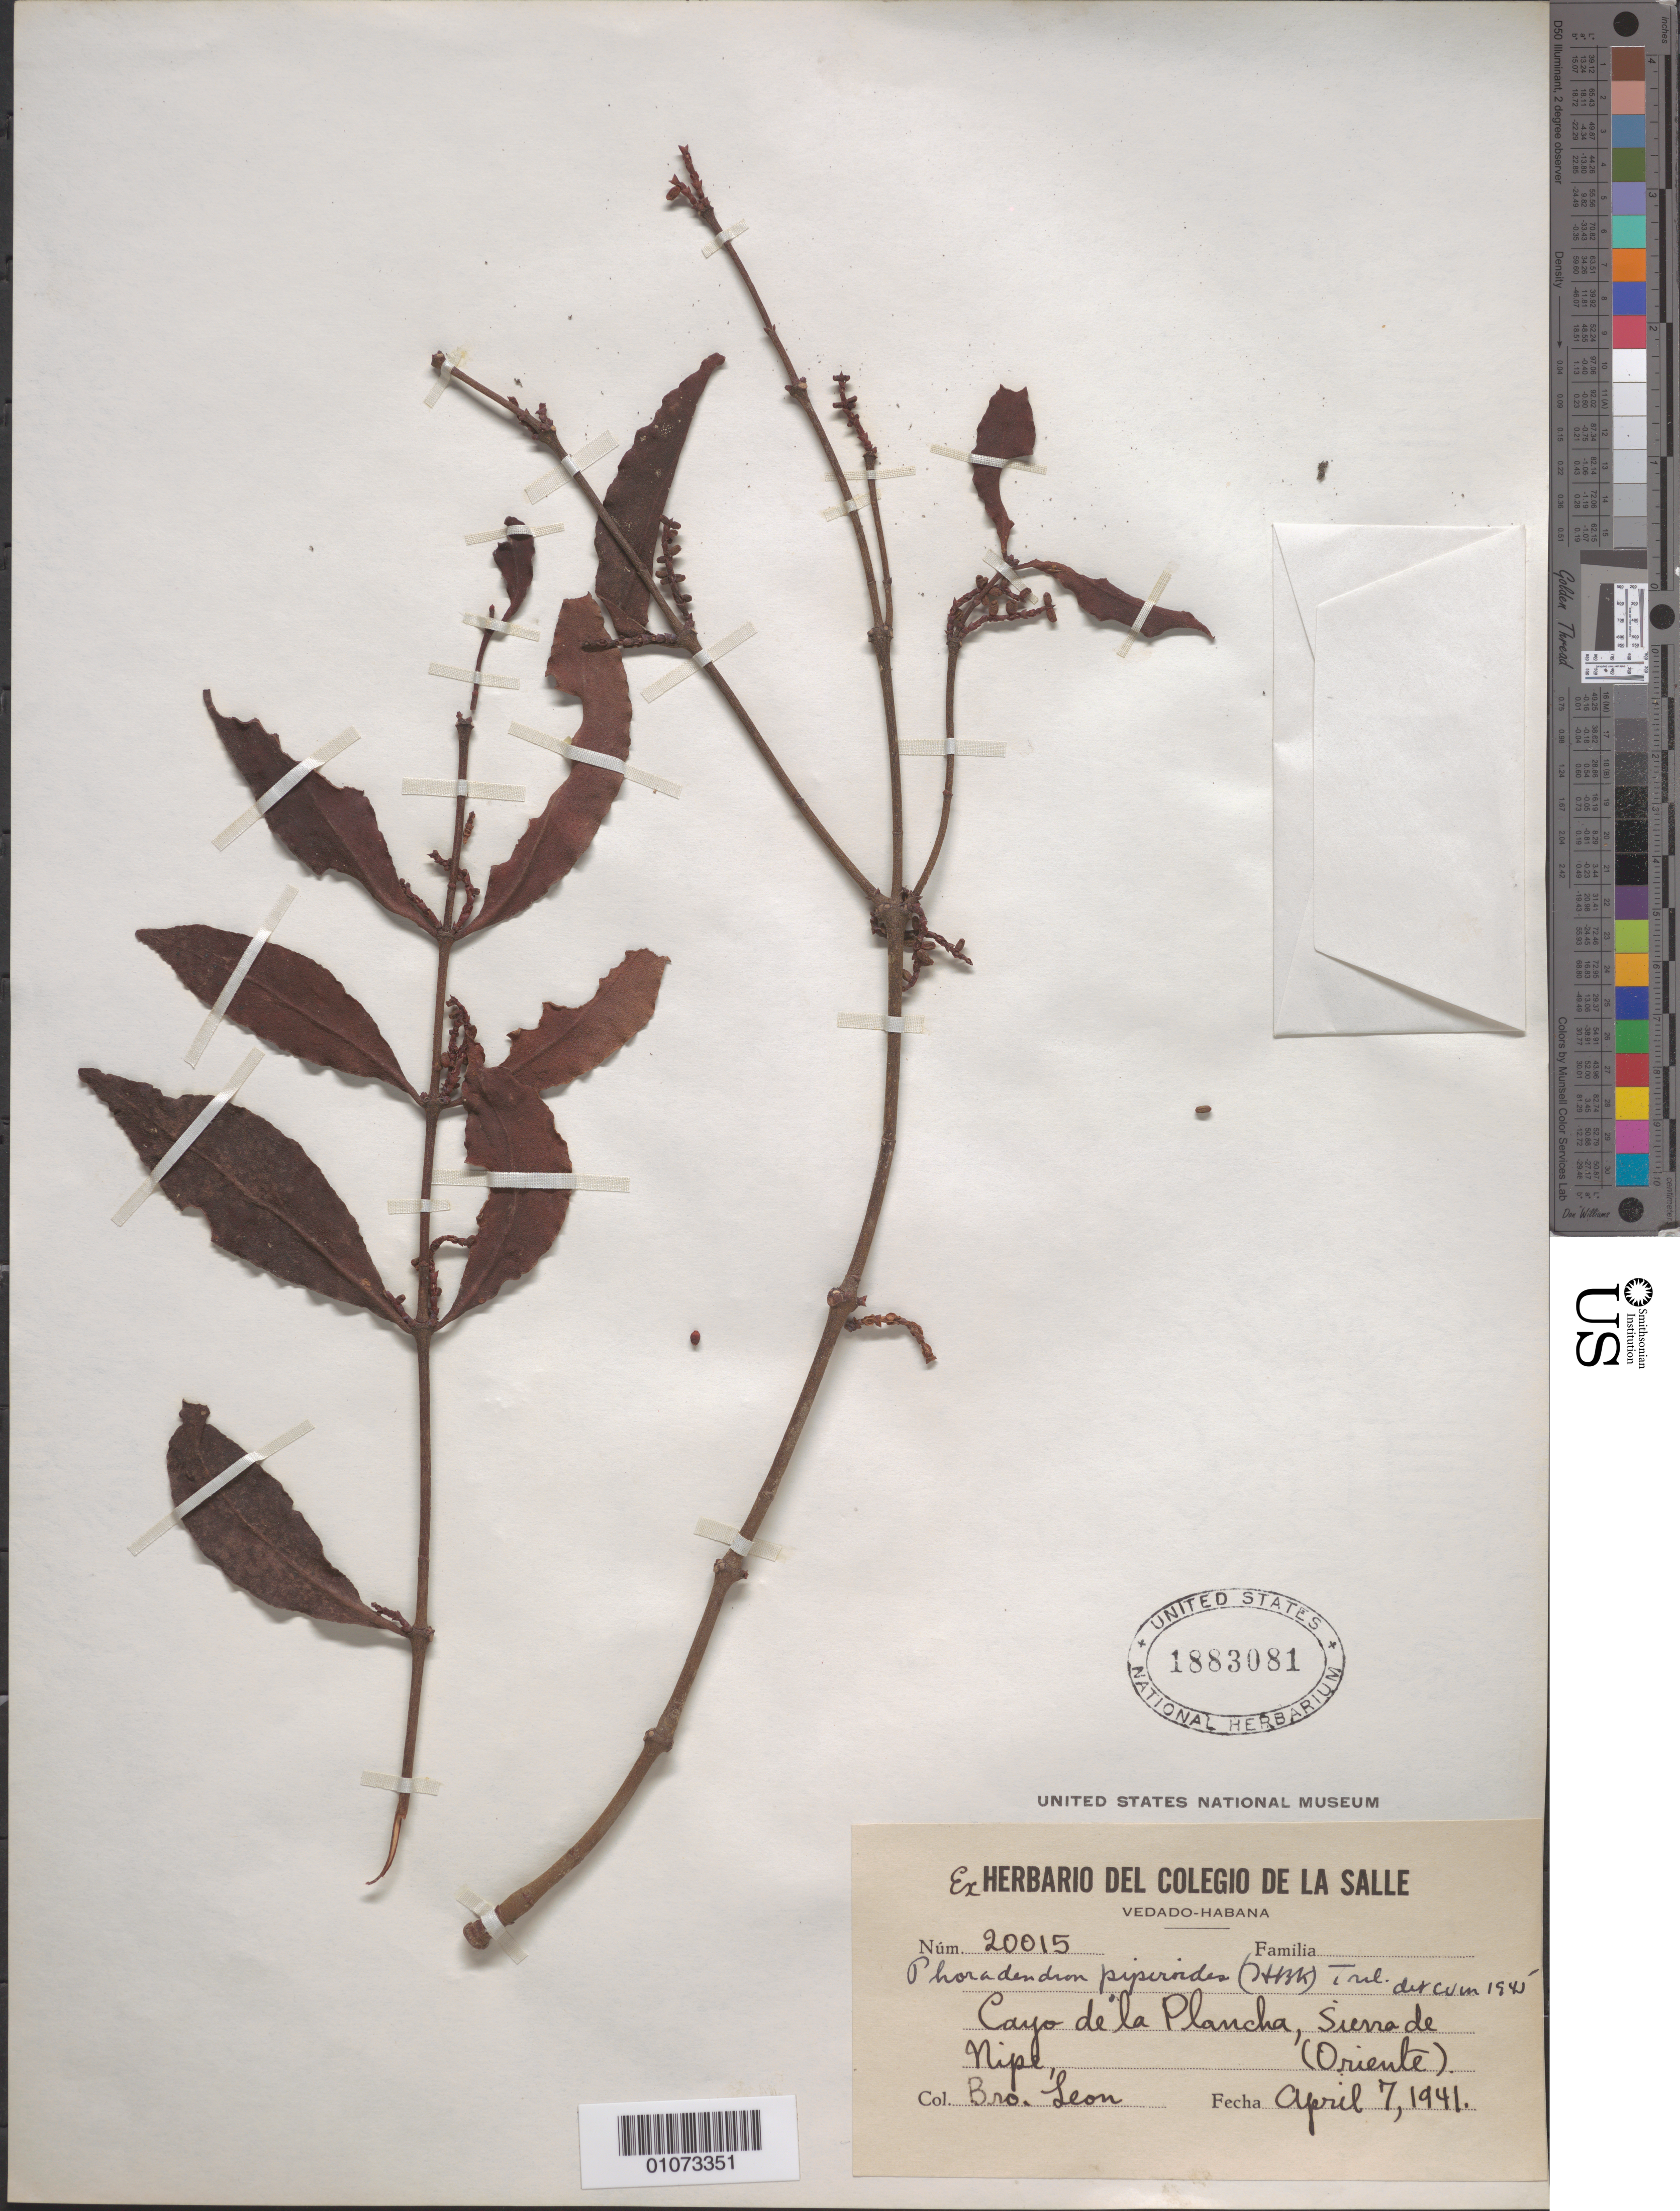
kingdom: Plantae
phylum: Tracheophyta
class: Magnoliopsida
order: Santalales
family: Viscaceae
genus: Phoradendron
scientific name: Phoradendron piperoides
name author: (Kunth) Trel.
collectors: Bro. León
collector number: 20015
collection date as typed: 07 Apr 1941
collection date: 1941-04-07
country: Cuba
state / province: Holguín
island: Cuba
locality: Cayo de la Plancha, Sierra de Nipe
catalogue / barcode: US 1883081